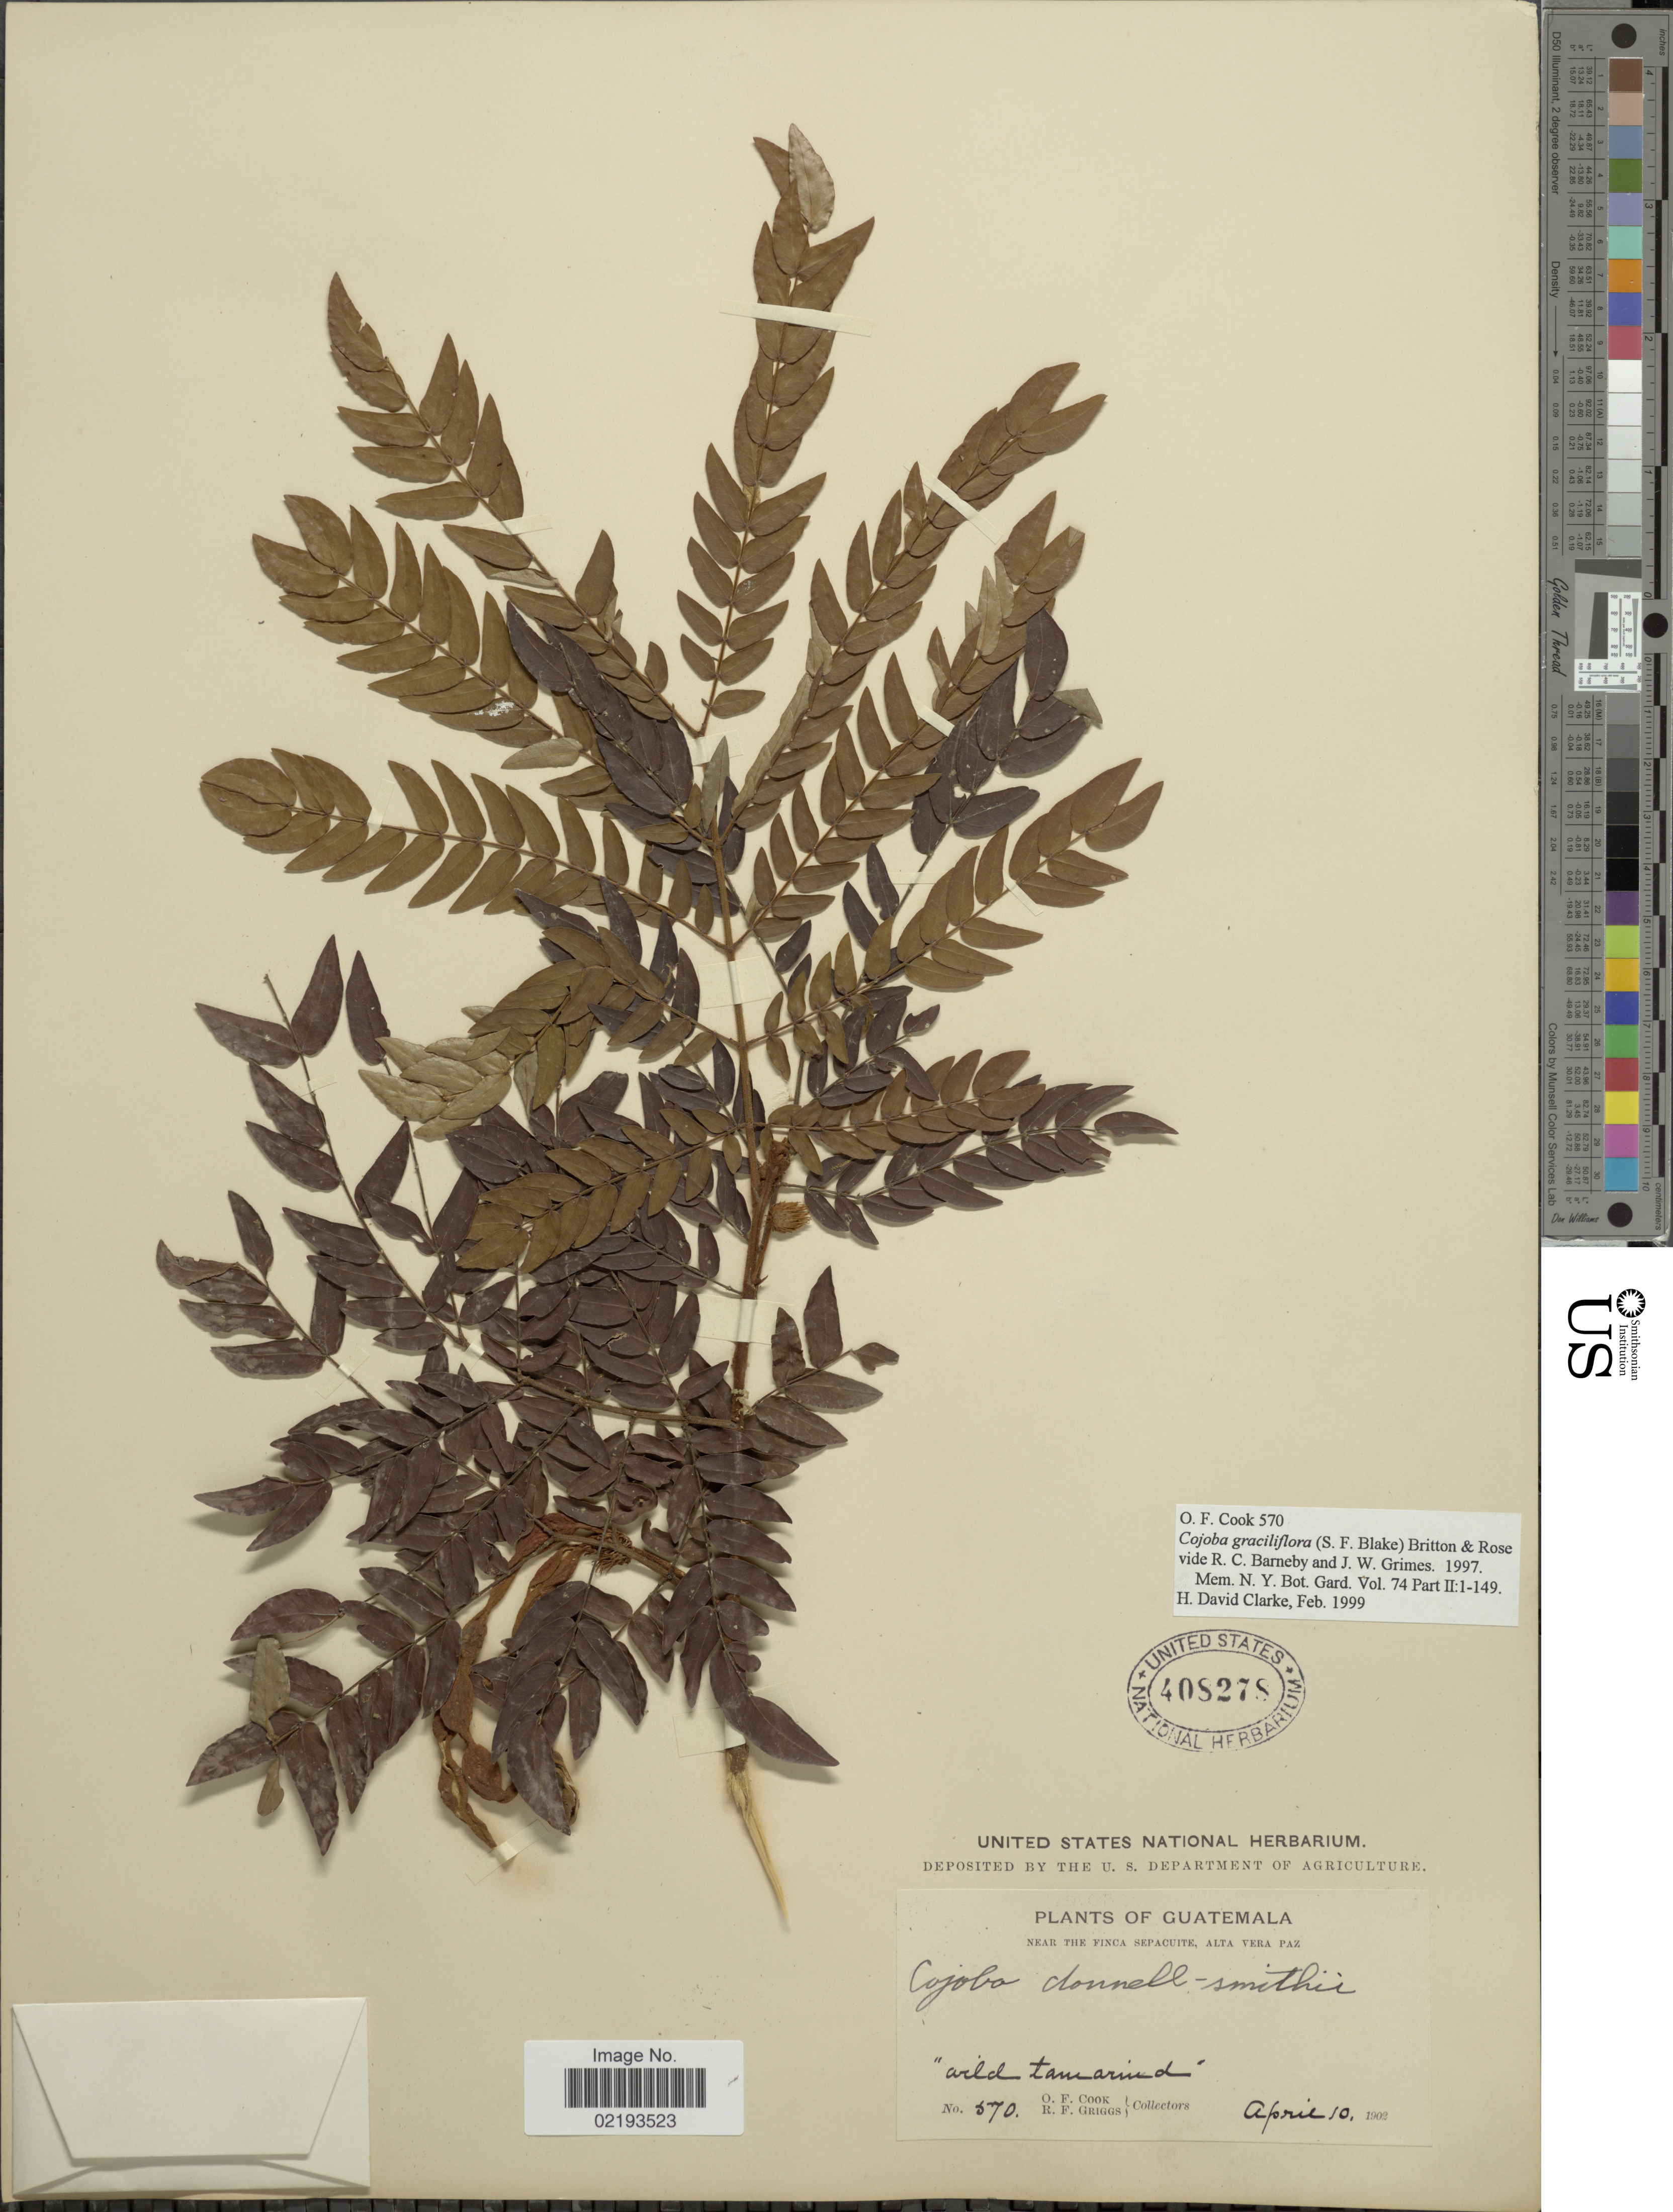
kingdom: Plantae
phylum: Tracheophyta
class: Magnoliopsida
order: Fabales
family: Fabaceae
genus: Cojoba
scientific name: Cojoba graciliflora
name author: (S.F. Blake) Britton & Rose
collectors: O. F. Cook & R. F. Griggs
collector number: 570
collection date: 1902-04-10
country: Guatemala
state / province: Alta Verapaz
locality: Near the Finca Sepacuite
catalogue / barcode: US 408278